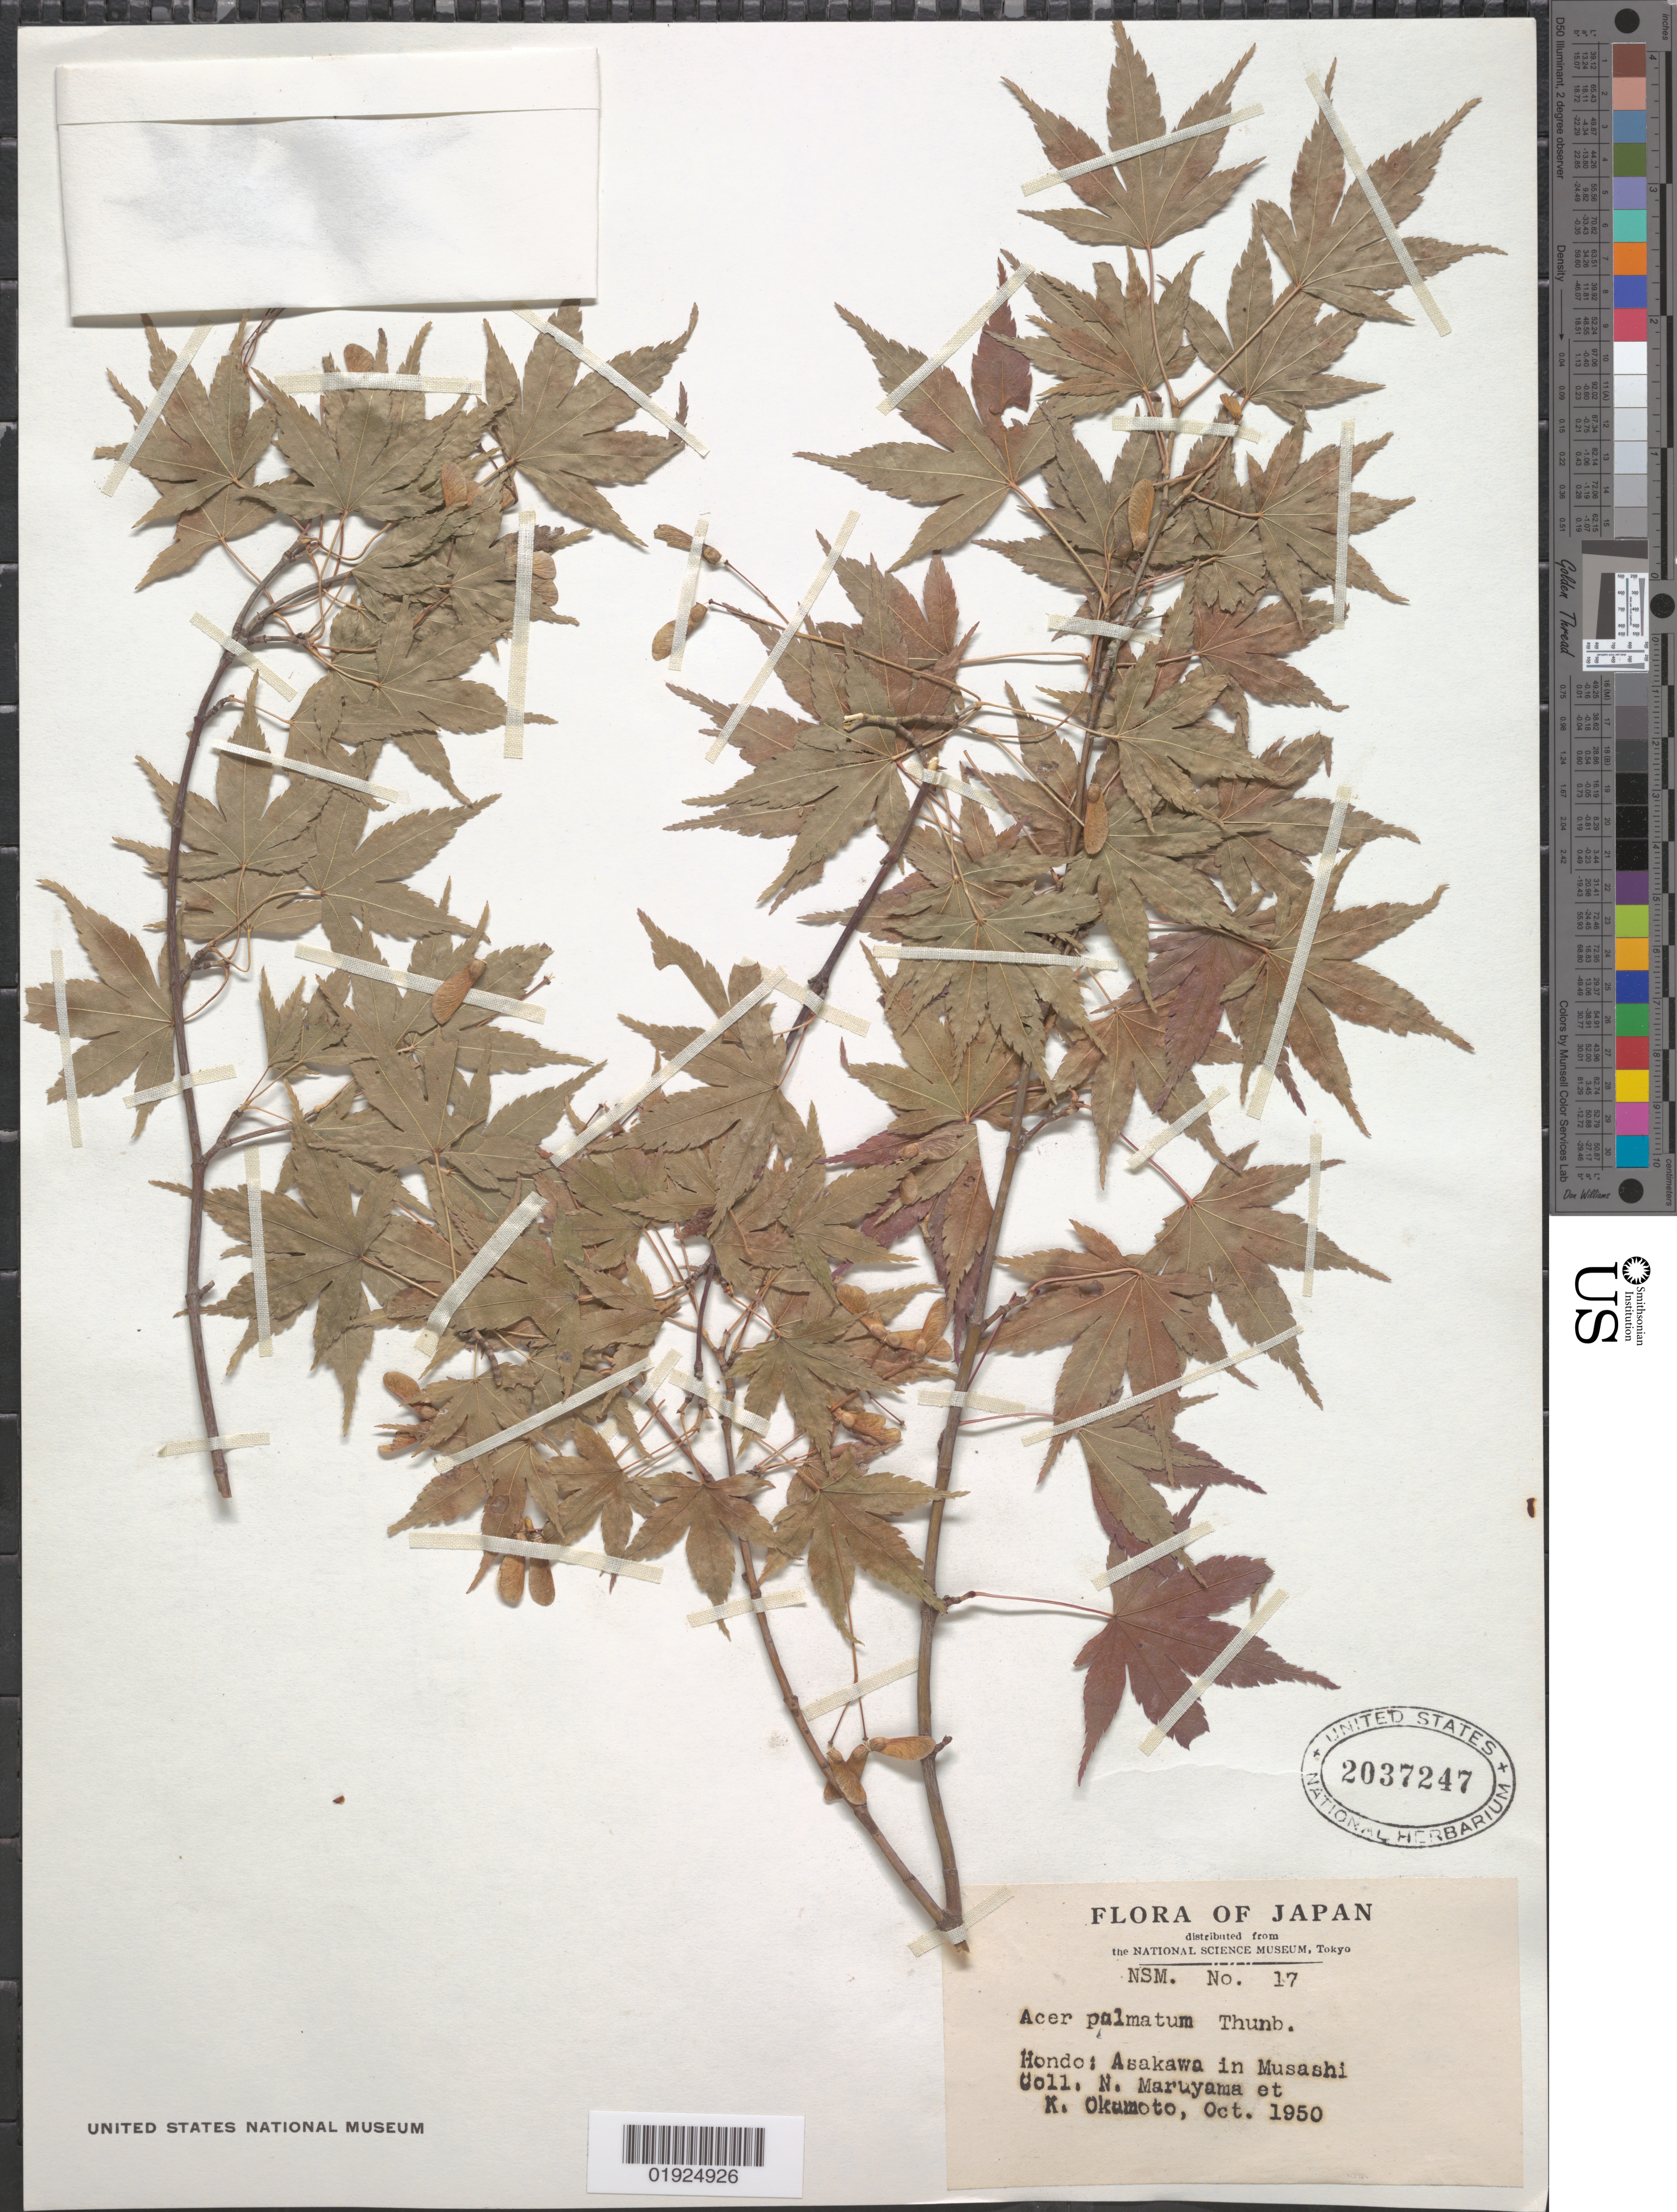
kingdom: Plantae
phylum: Tracheophyta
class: Magnoliopsida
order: Sapindales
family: Sapindaceae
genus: Acer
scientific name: Acer palmatum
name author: Thunb.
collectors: N. Maruyama & K. Okamoto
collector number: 17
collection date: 1950-10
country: Japan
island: Honshu I.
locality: Hondo [Honshu]: Asakawa in Musashi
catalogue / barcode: US 2037247